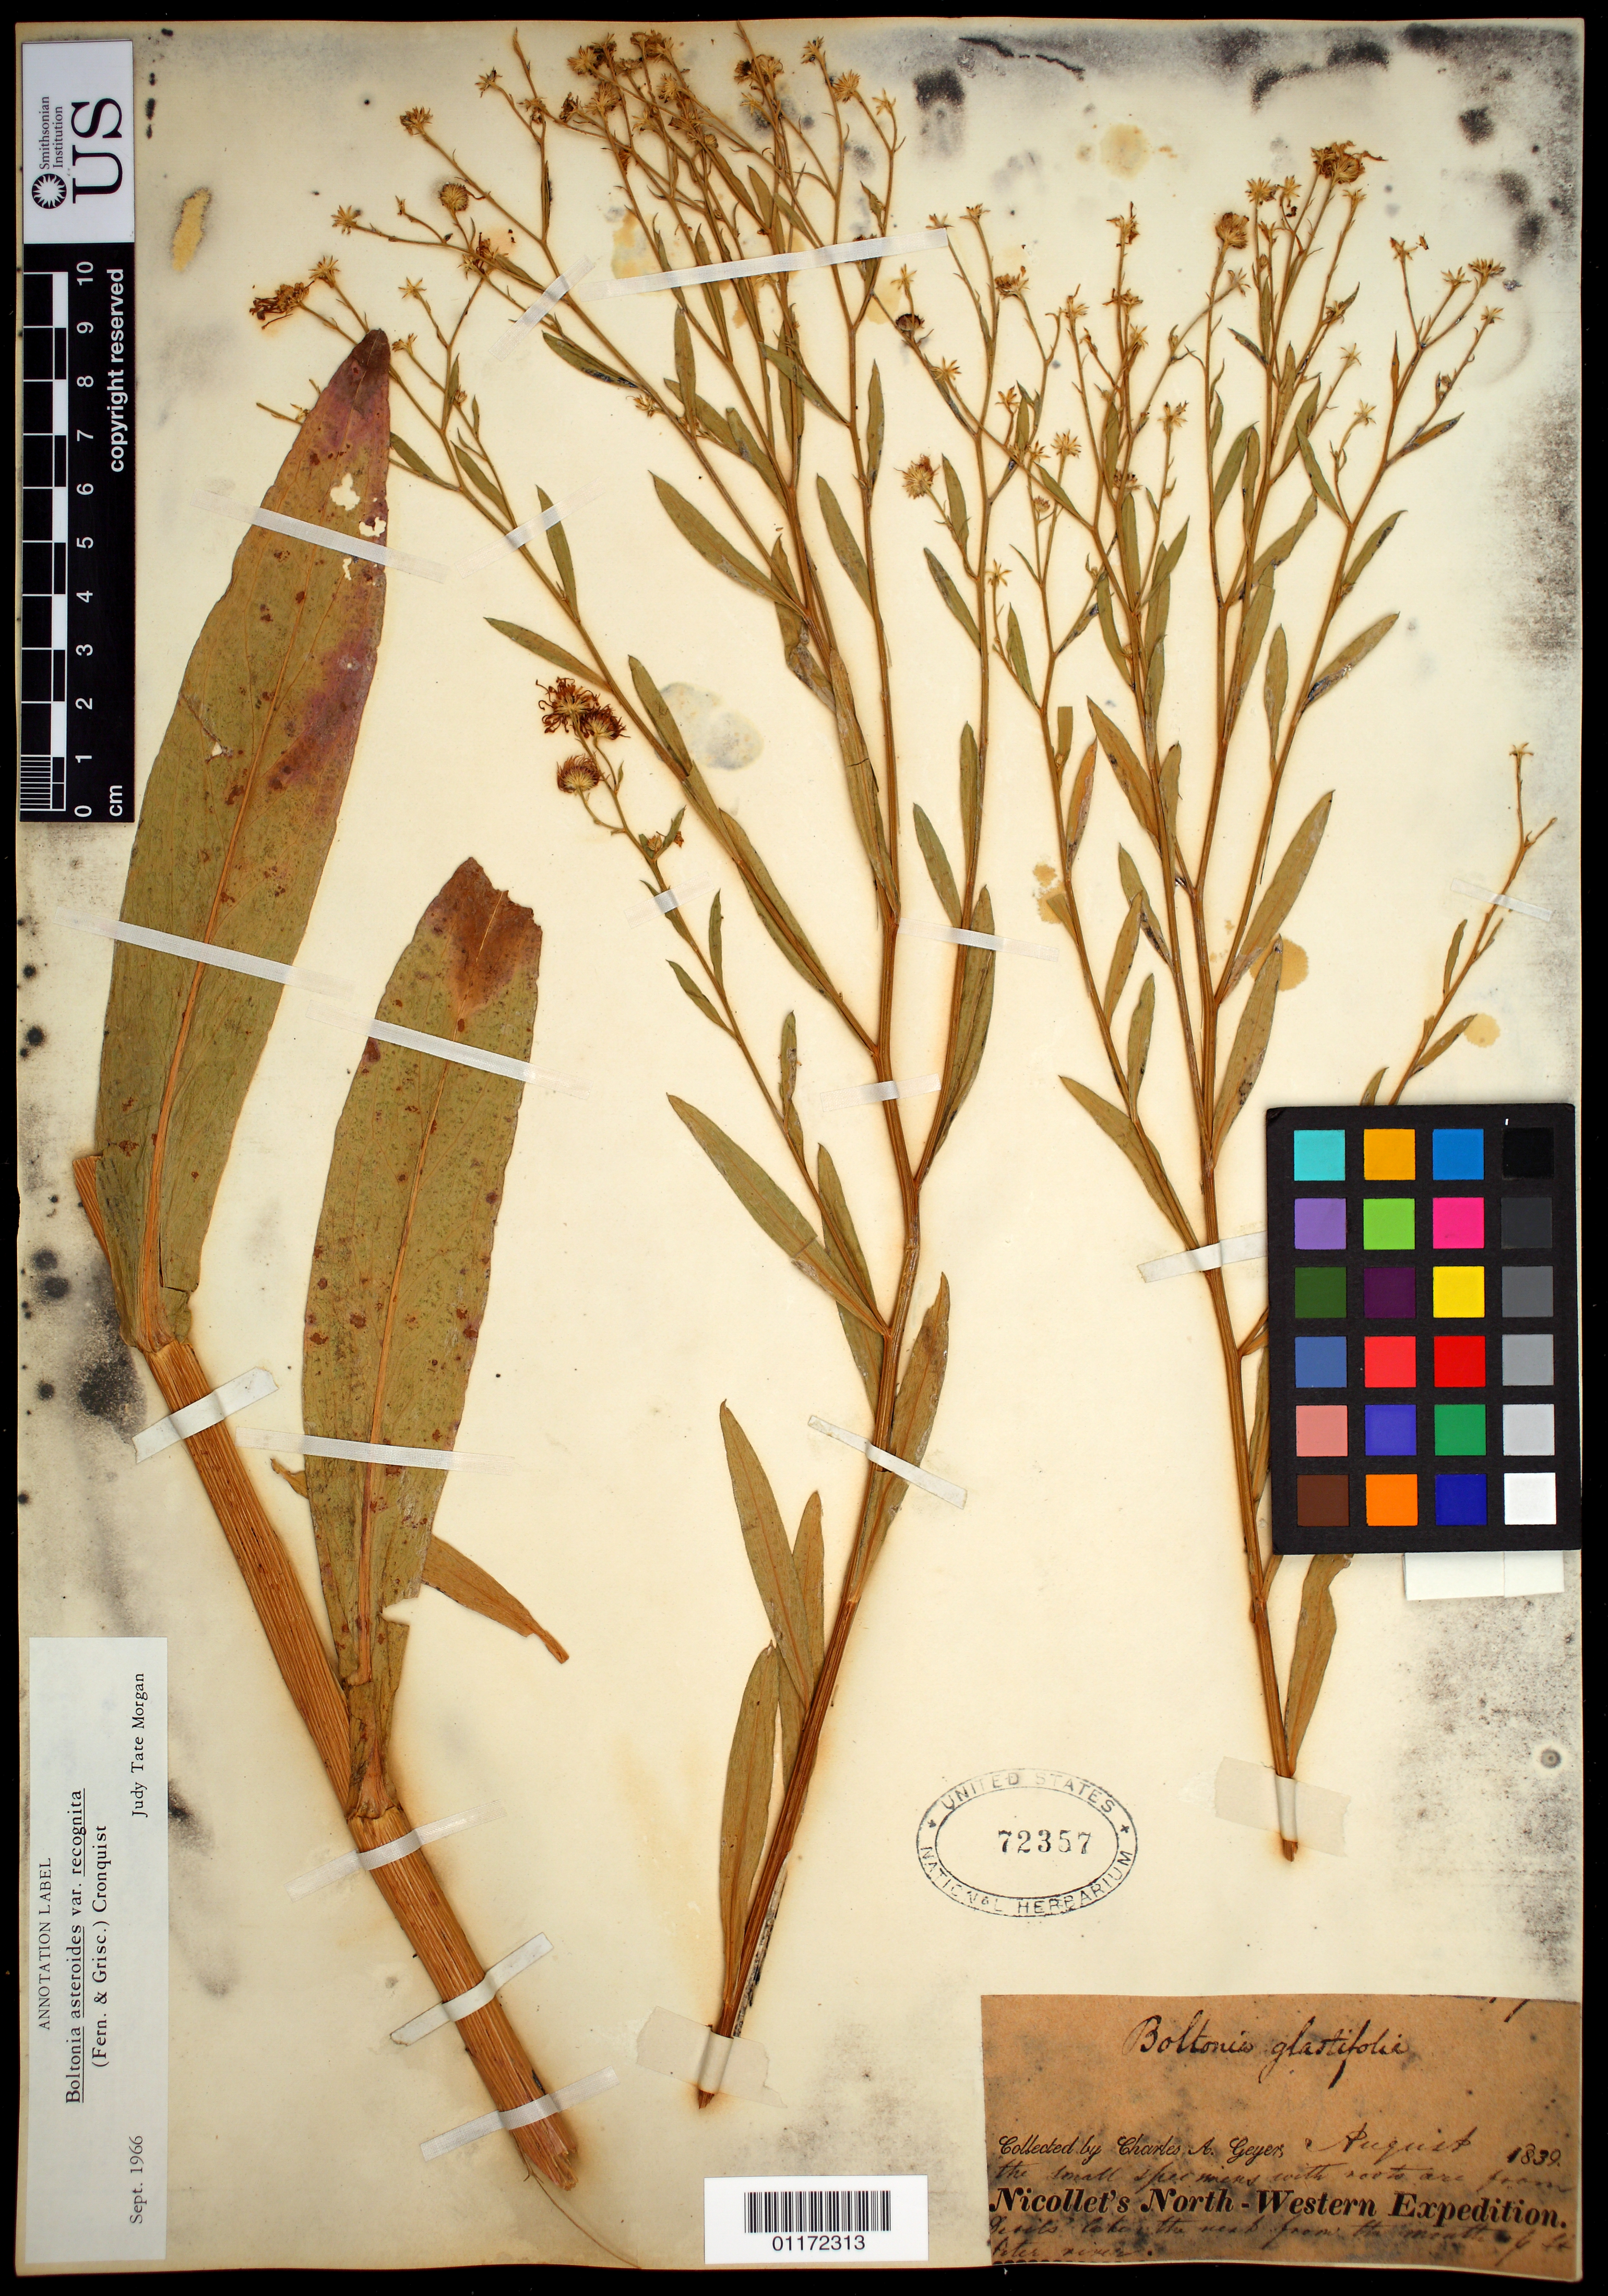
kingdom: Plantae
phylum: Tracheophyta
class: Magnoliopsida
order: Asterales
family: Asteraceae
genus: Boltonia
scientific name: Boltonia asteroides var. recognita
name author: (Fernald & Griscom) Cronq.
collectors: C. A. Geyer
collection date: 1839-08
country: United States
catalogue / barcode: US 72357